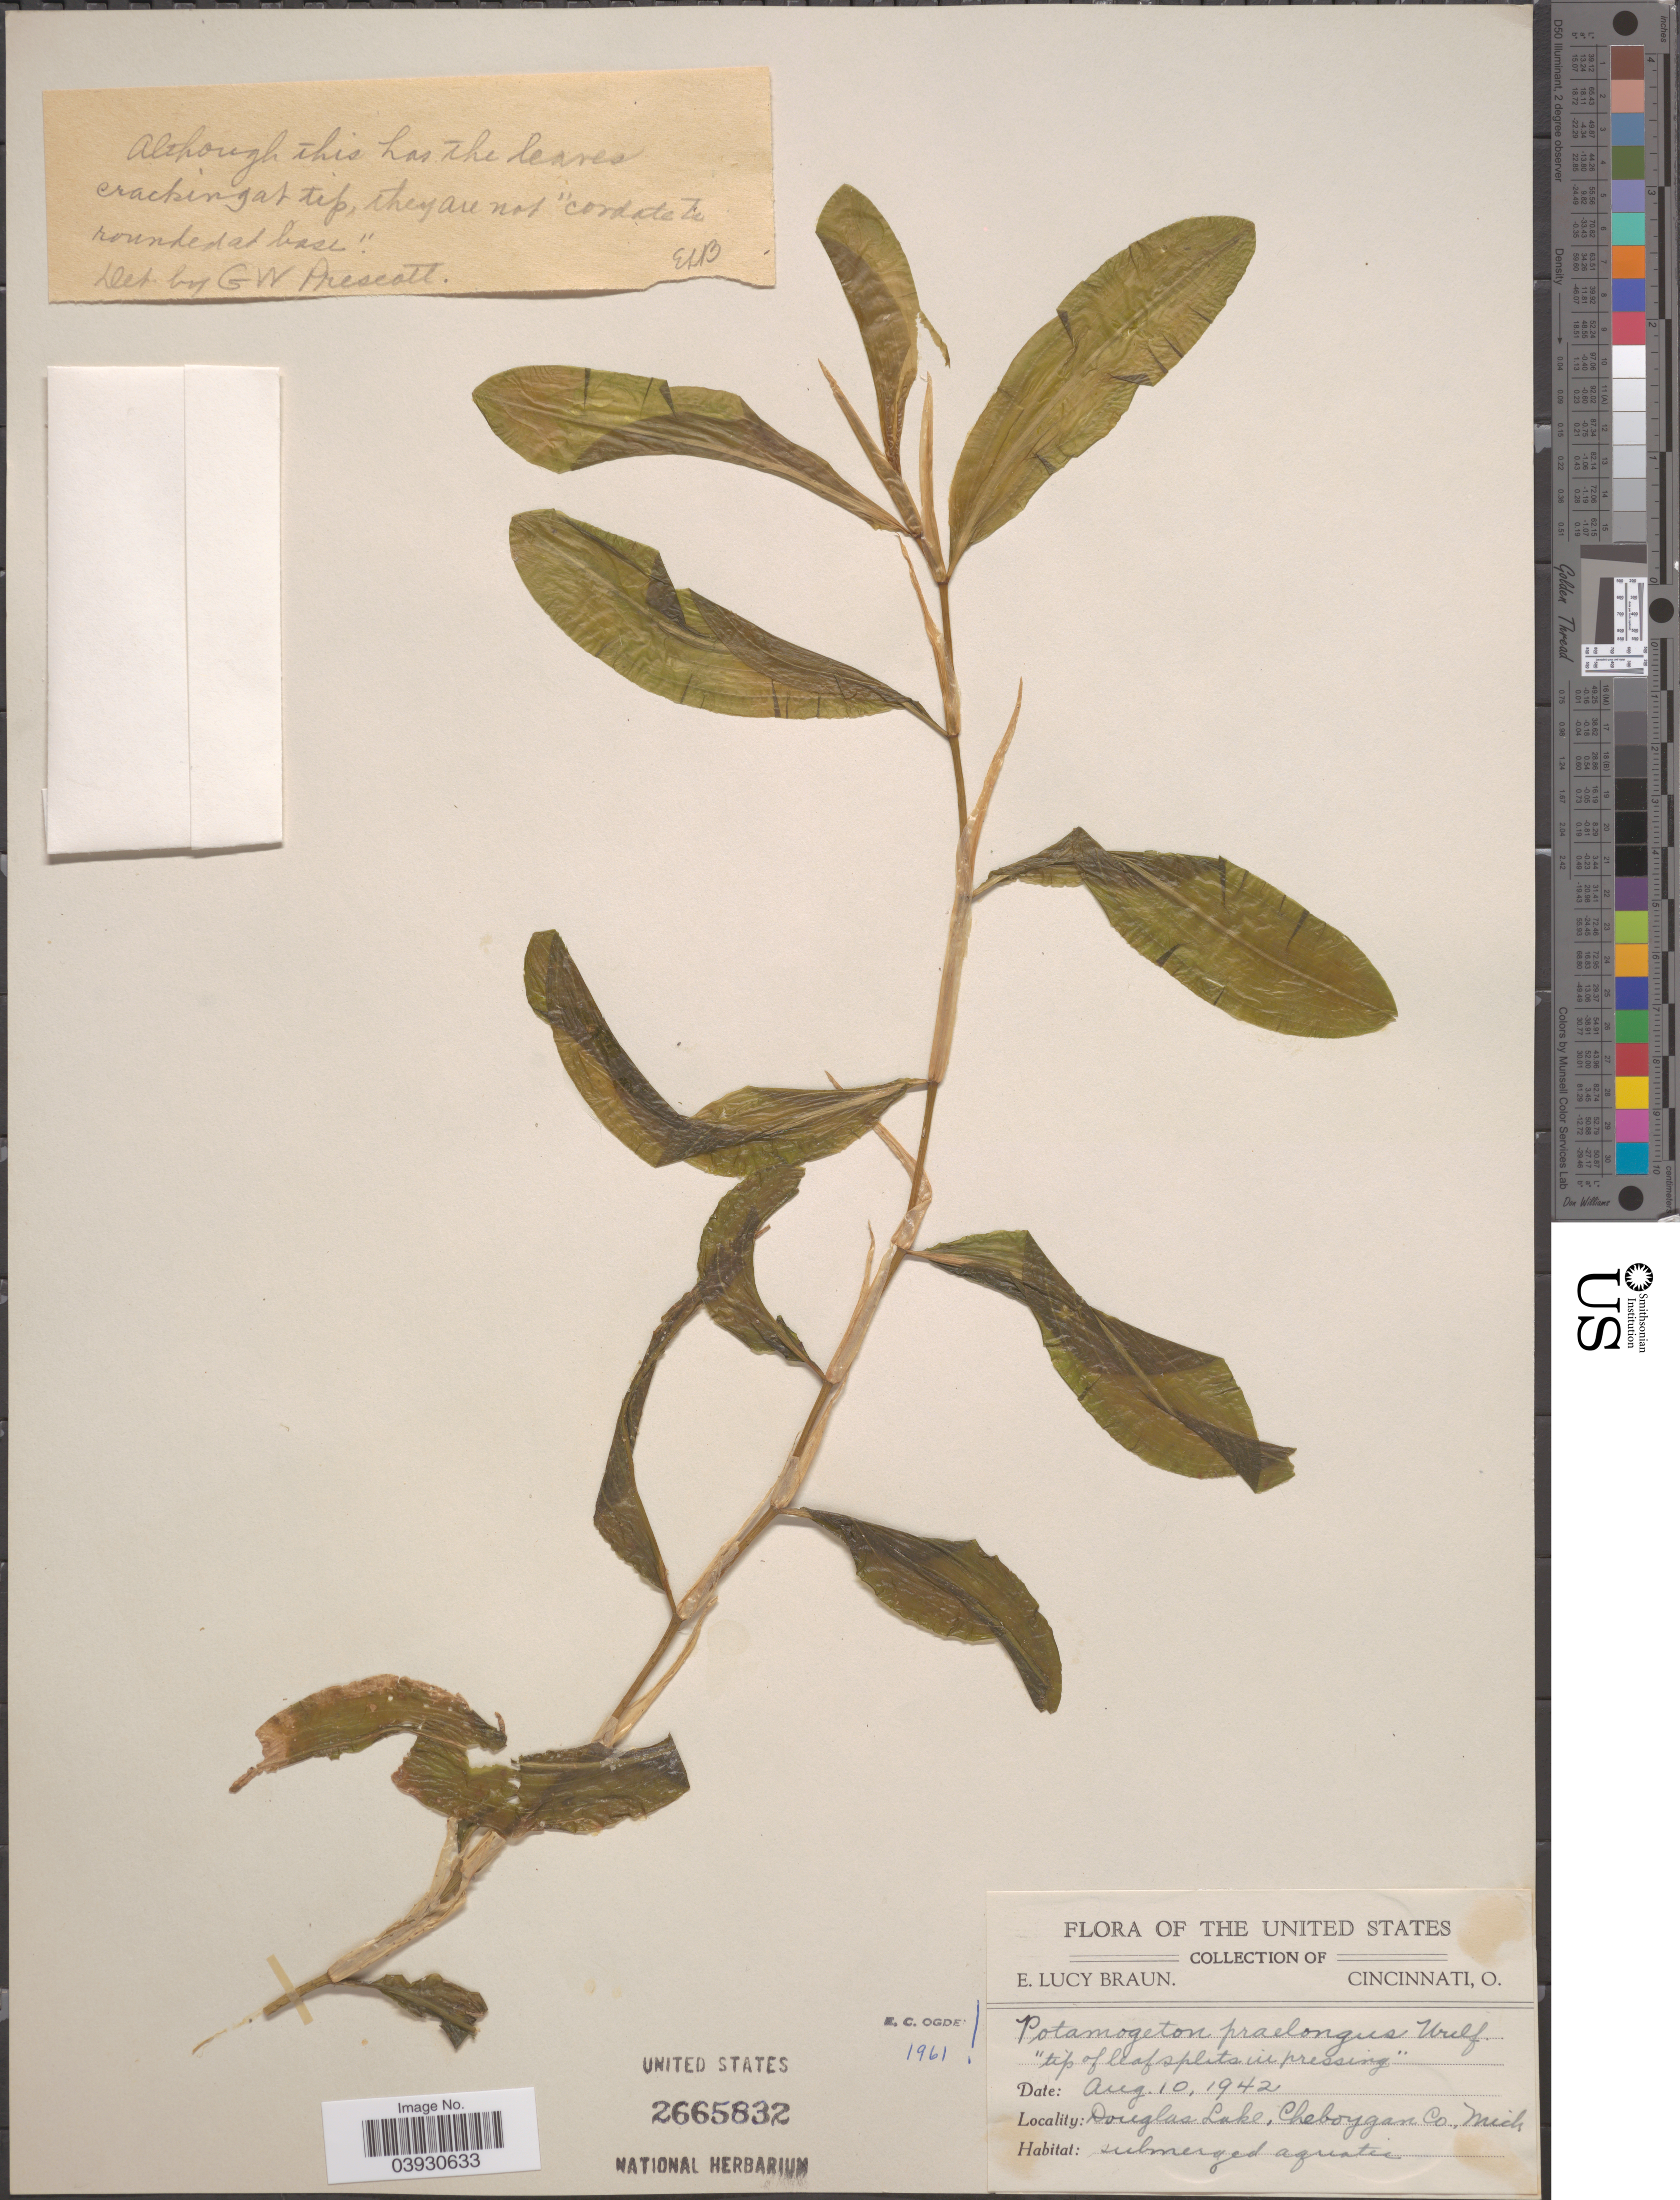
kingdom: Plantae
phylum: Tracheophyta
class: Liliopsida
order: Alismatales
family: Potamogetonaceae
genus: Potamogeton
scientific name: Potamogeton praelongus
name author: Wulfen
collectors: E. L. Braun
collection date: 1942-08-10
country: United States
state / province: Michigan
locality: Douglas Lake, Cheboygan Co.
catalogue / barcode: US 2665832